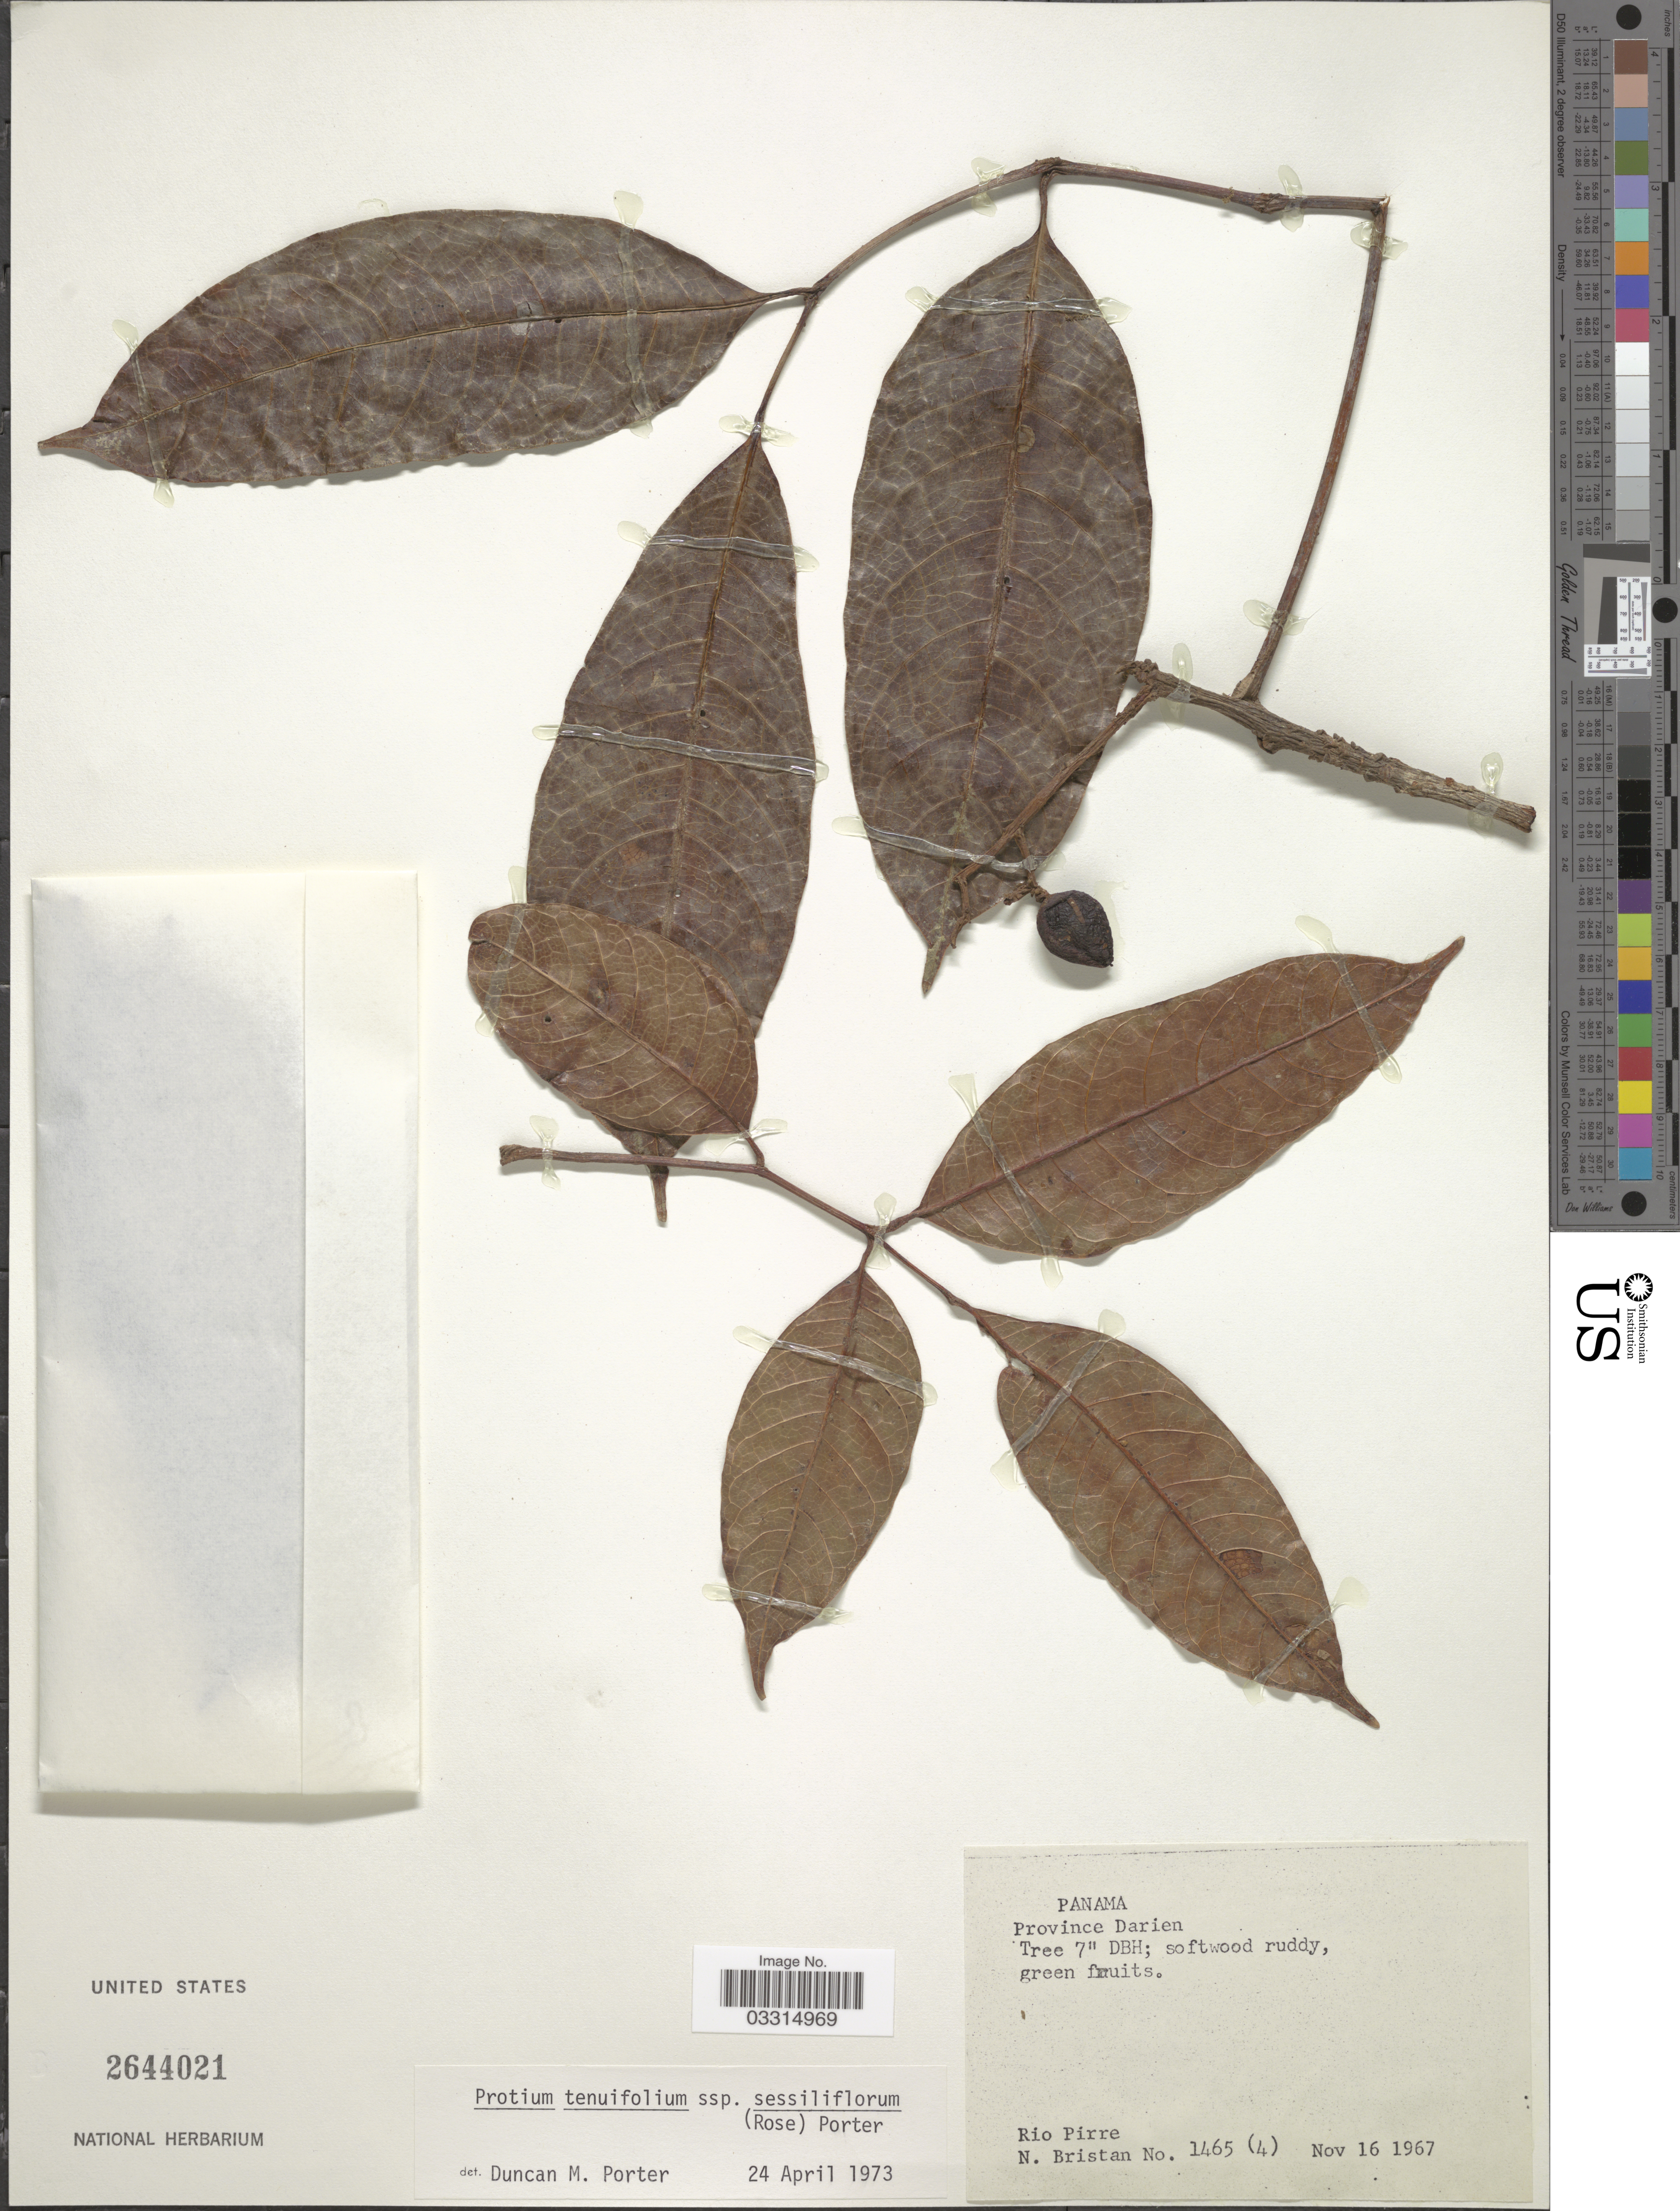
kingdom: Plantae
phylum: Tracheophyta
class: Magnoliopsida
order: Sapindales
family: Burseraceae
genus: Protium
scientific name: Protium sessiliflorum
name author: (Rose) Standl.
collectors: N. Bristan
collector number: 1465(4)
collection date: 1967-11-16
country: Panama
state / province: Darién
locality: Rio Pirre.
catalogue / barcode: US 2644021